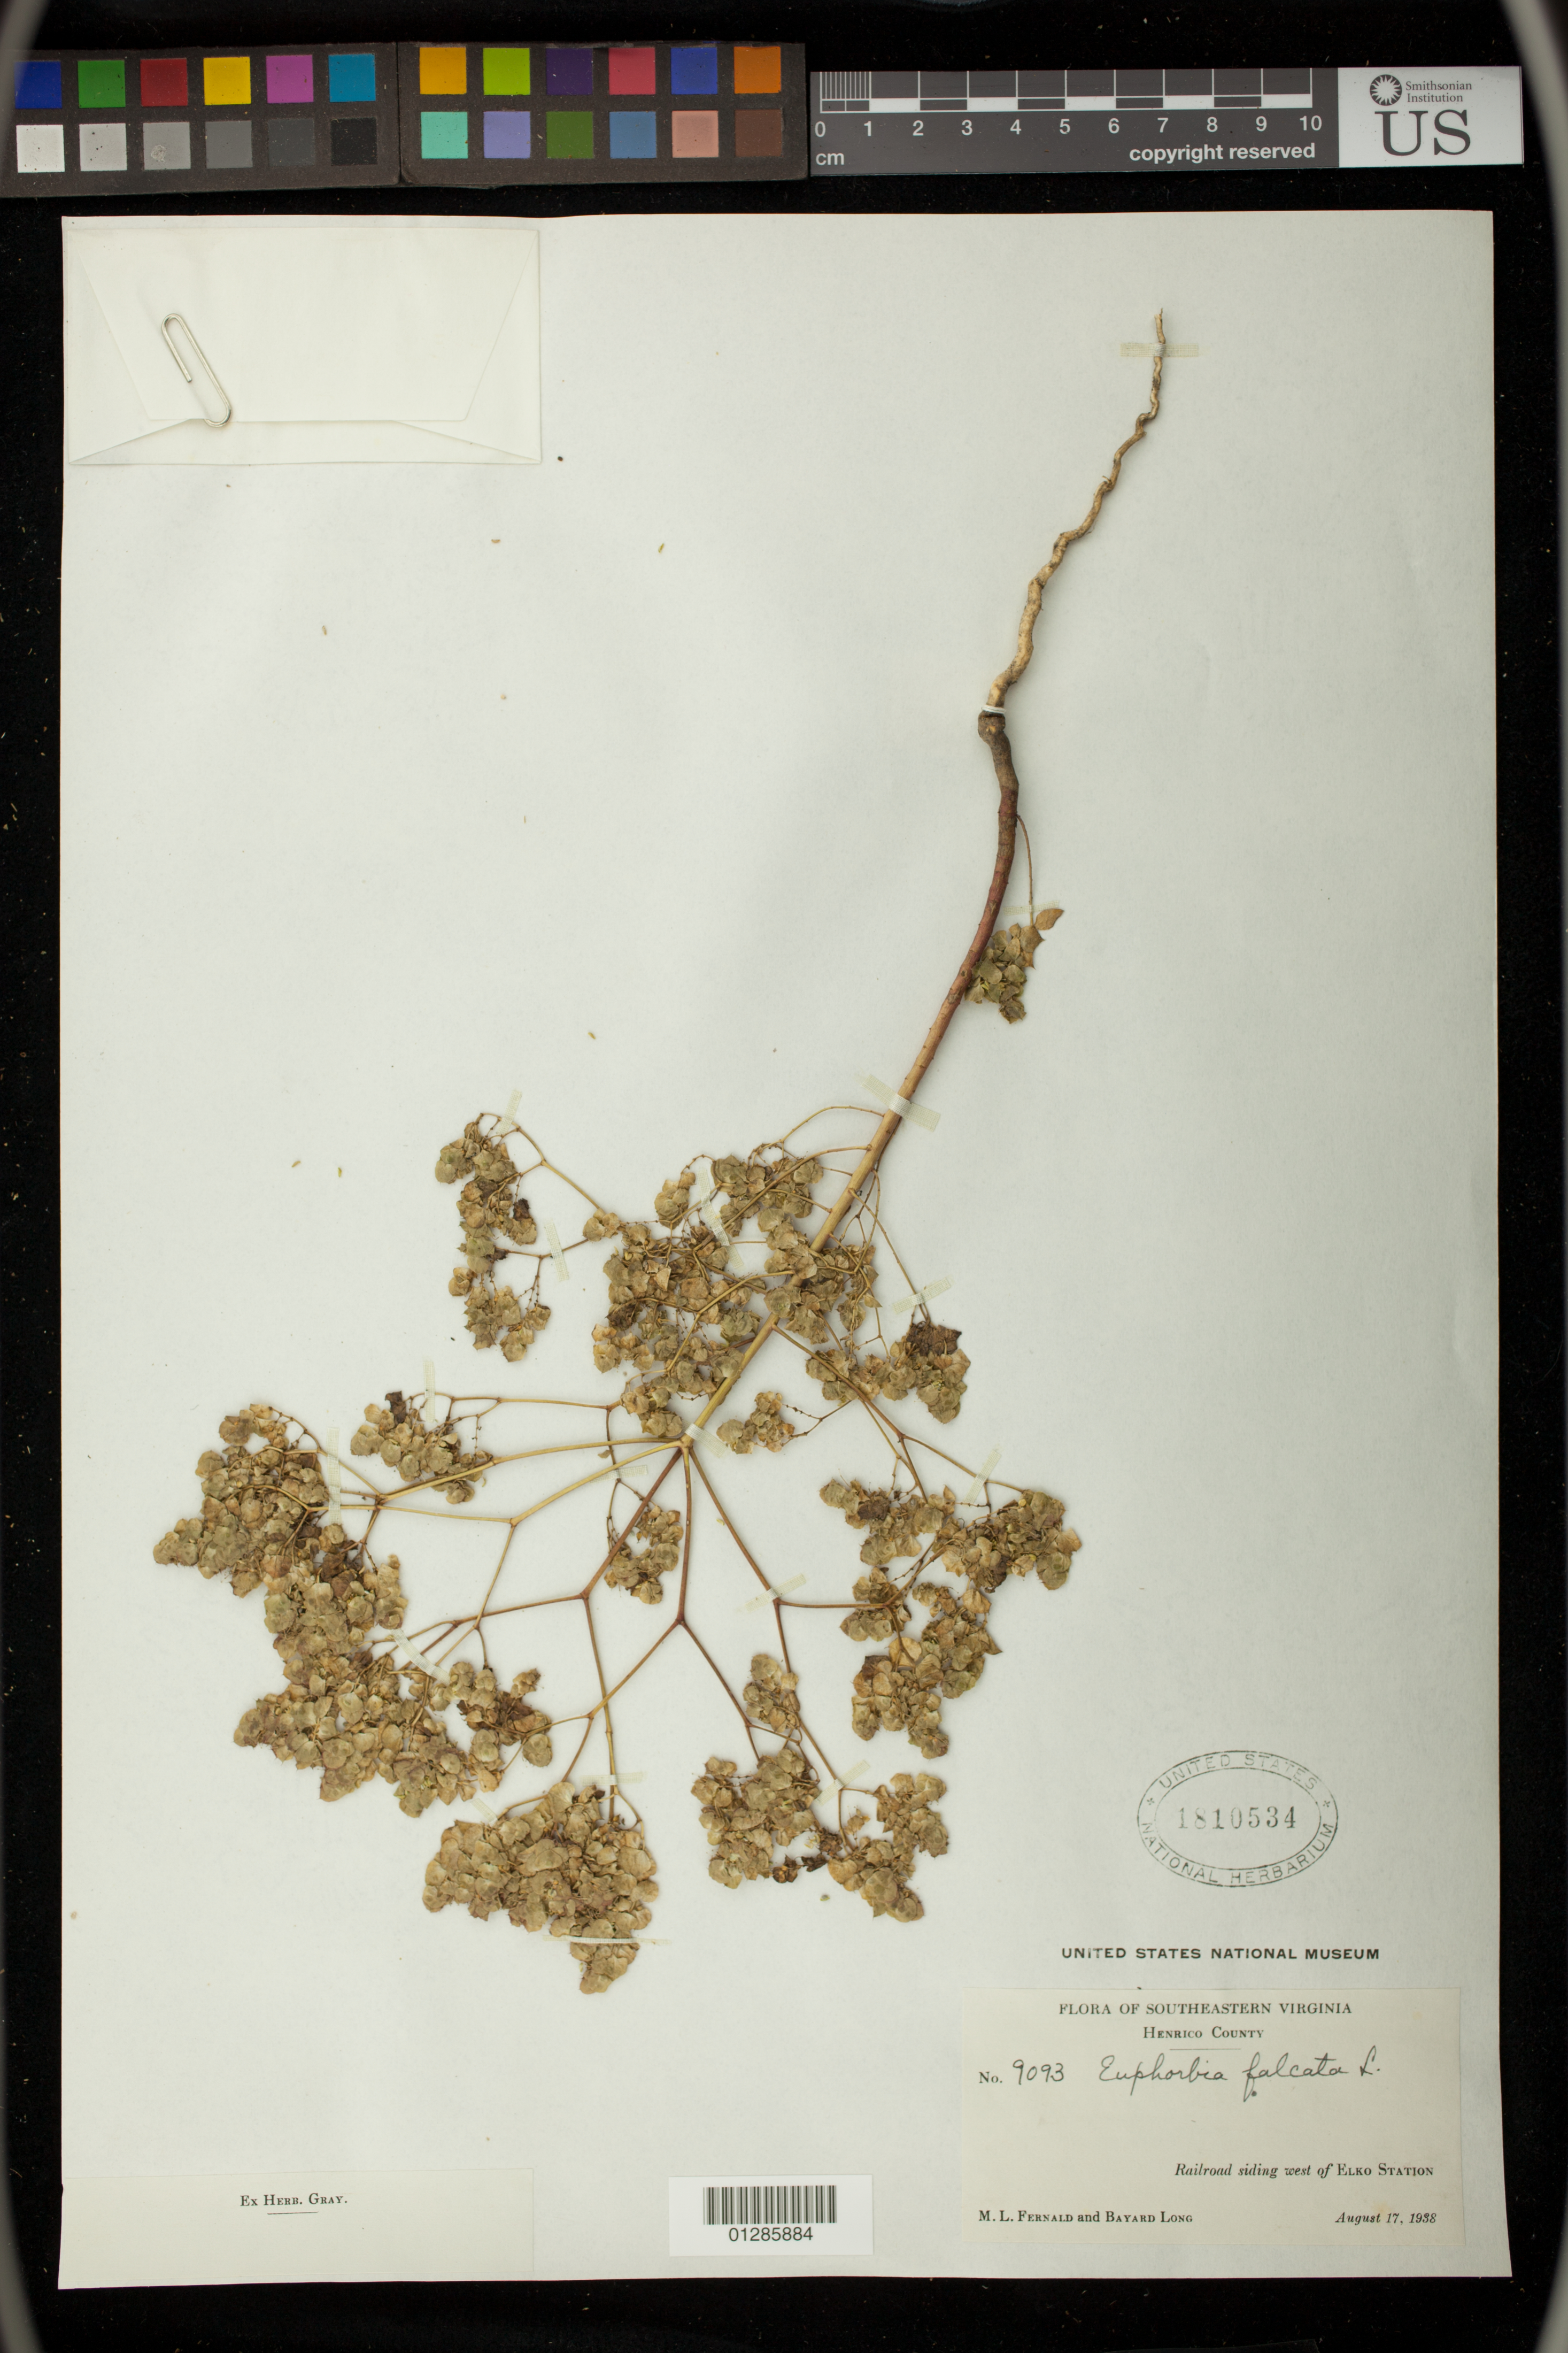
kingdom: Plantae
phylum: Tracheophyta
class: Magnoliopsida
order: Malpighiales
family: Euphorbiaceae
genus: Euphorbia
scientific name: Euphorbia falcata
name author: L.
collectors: M. L. Fernald & B. H. Long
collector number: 9093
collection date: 1938-08-17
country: United States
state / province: Virginia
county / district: Henrico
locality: Railroad siding west of Elko Station.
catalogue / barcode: US 1810534